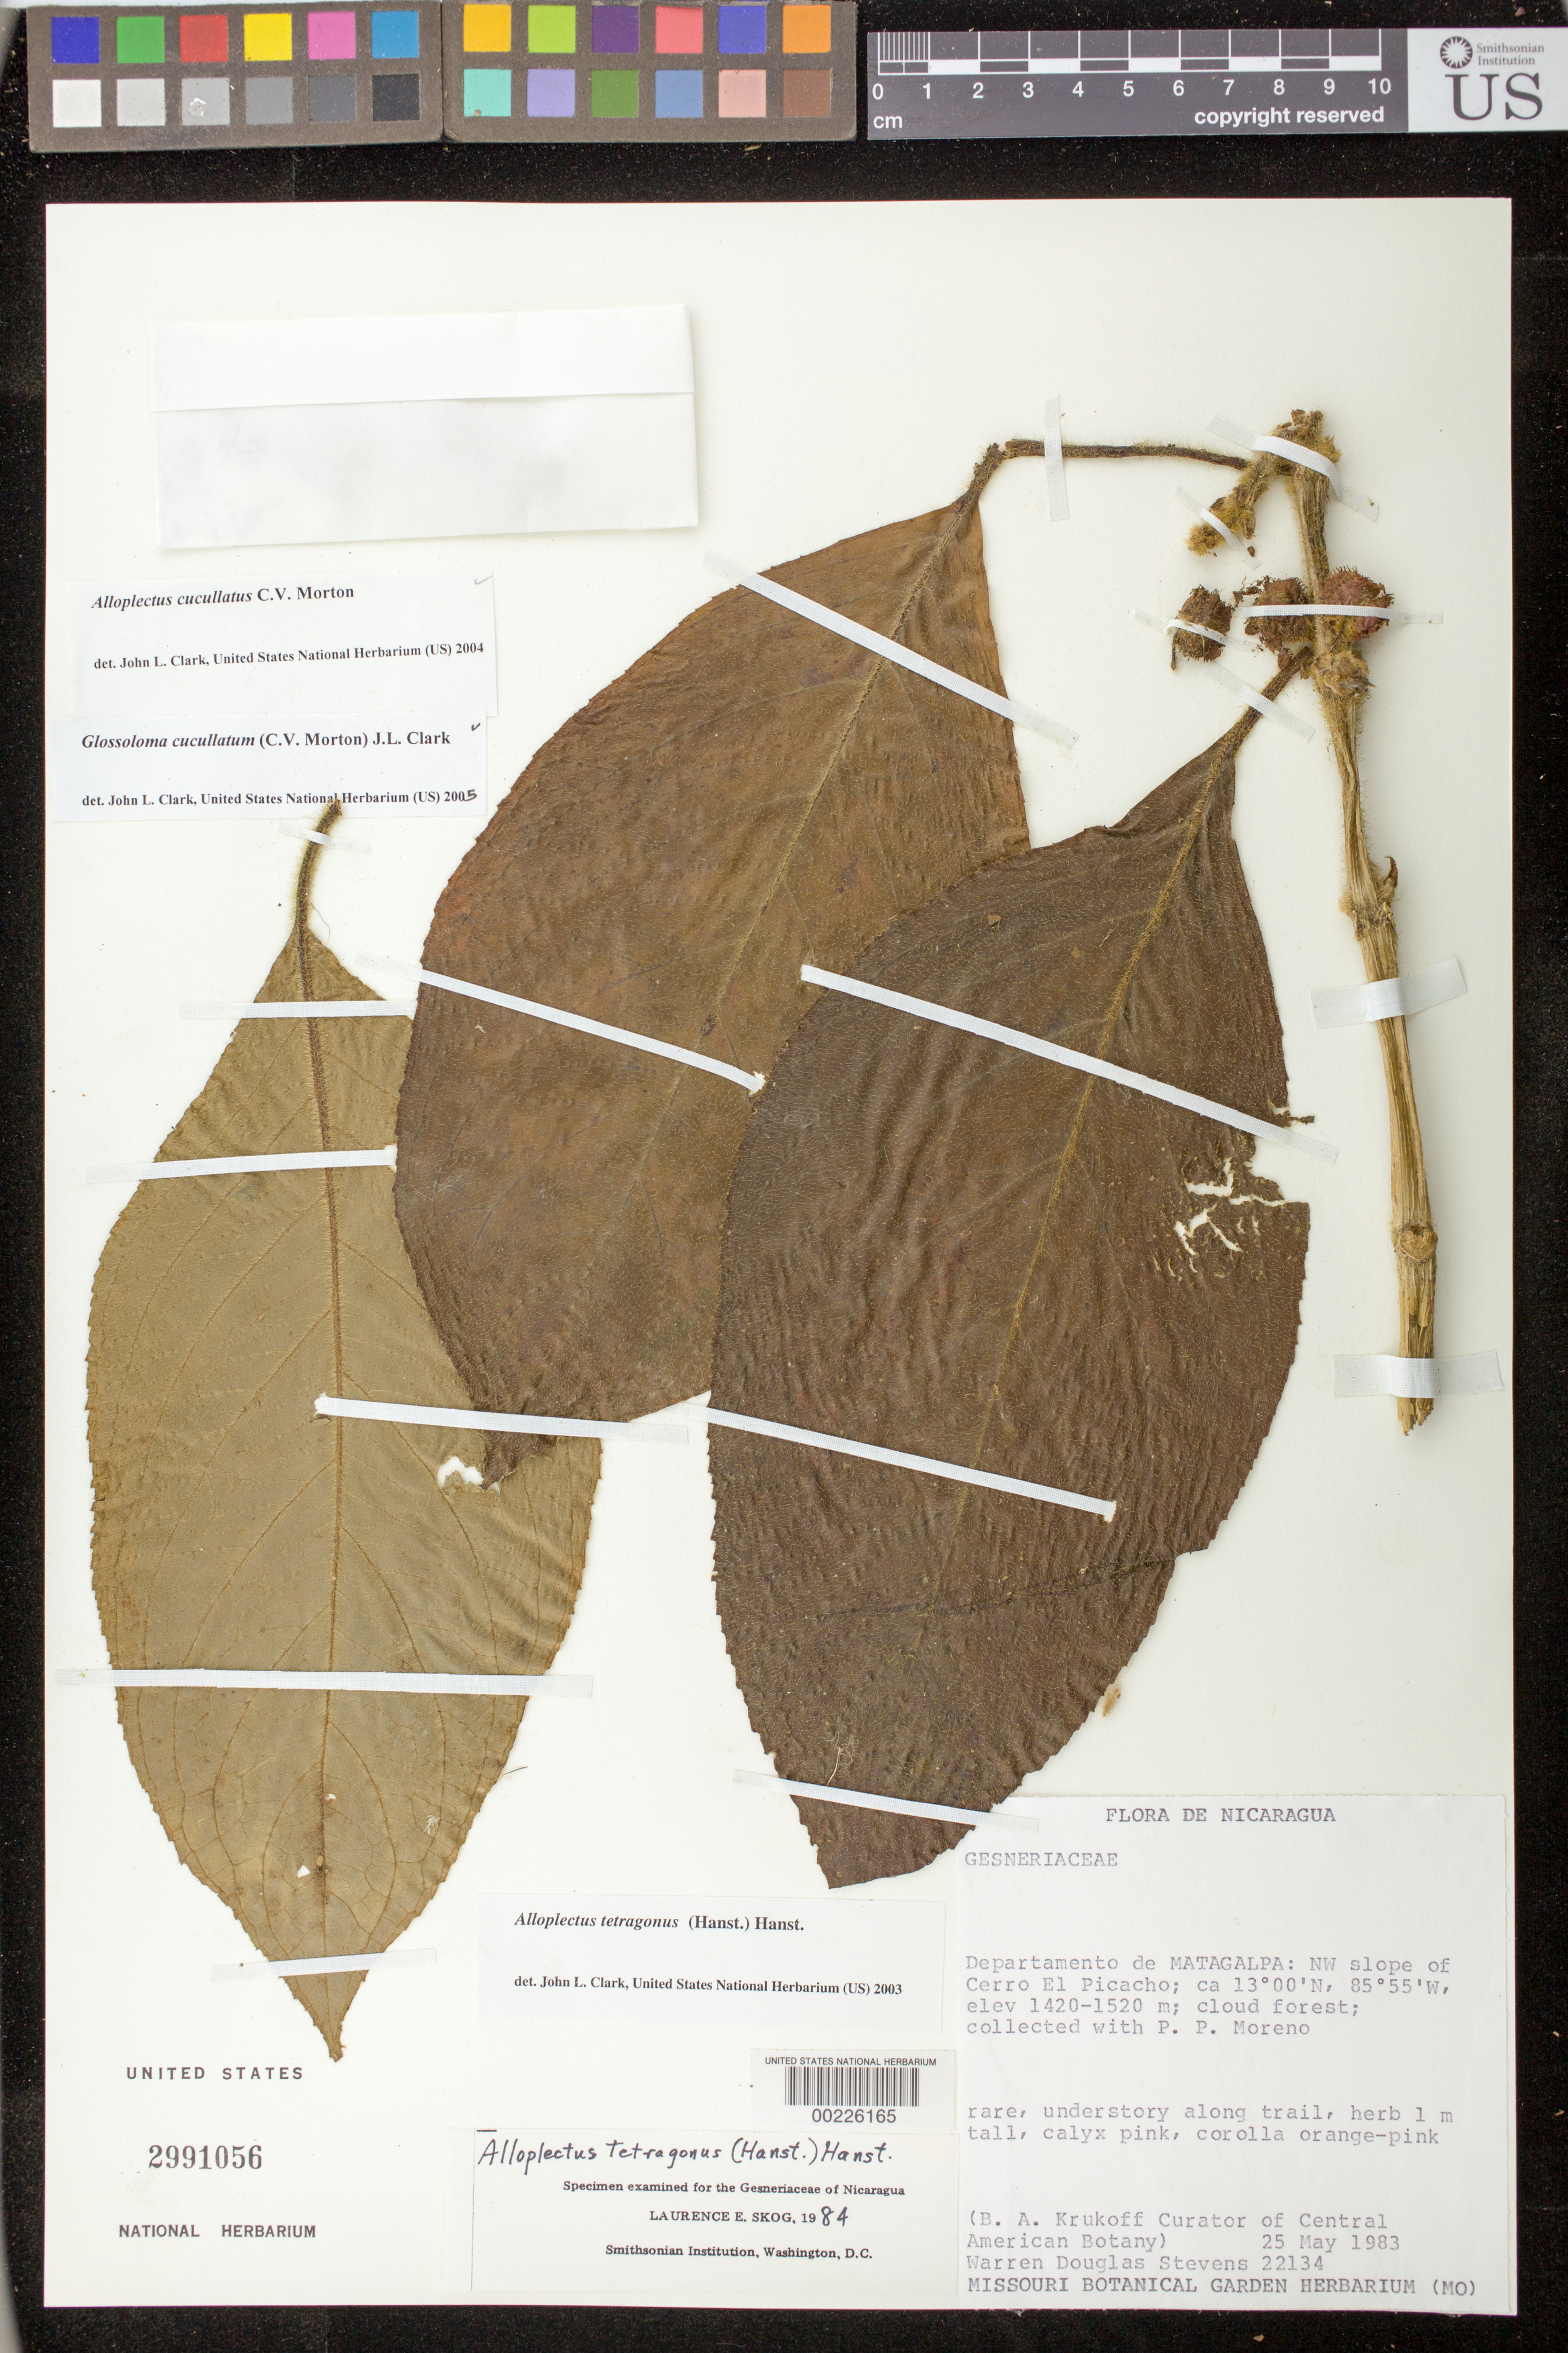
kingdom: Plantae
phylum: Tracheophyta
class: Magnoliopsida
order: Lamiales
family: Gesneriaceae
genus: Glossoloma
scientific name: Glossoloma cucullatum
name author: (C.V. Morton) J.L. Clark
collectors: W. D. Stevens & P. Moreno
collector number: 22134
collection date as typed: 25 May 1983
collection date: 1983-05-25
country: Nicaragua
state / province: Matagalpa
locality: NW slope of Cerro El Picacho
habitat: Cloud forest; understory along trail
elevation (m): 1450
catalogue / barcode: US 2991056